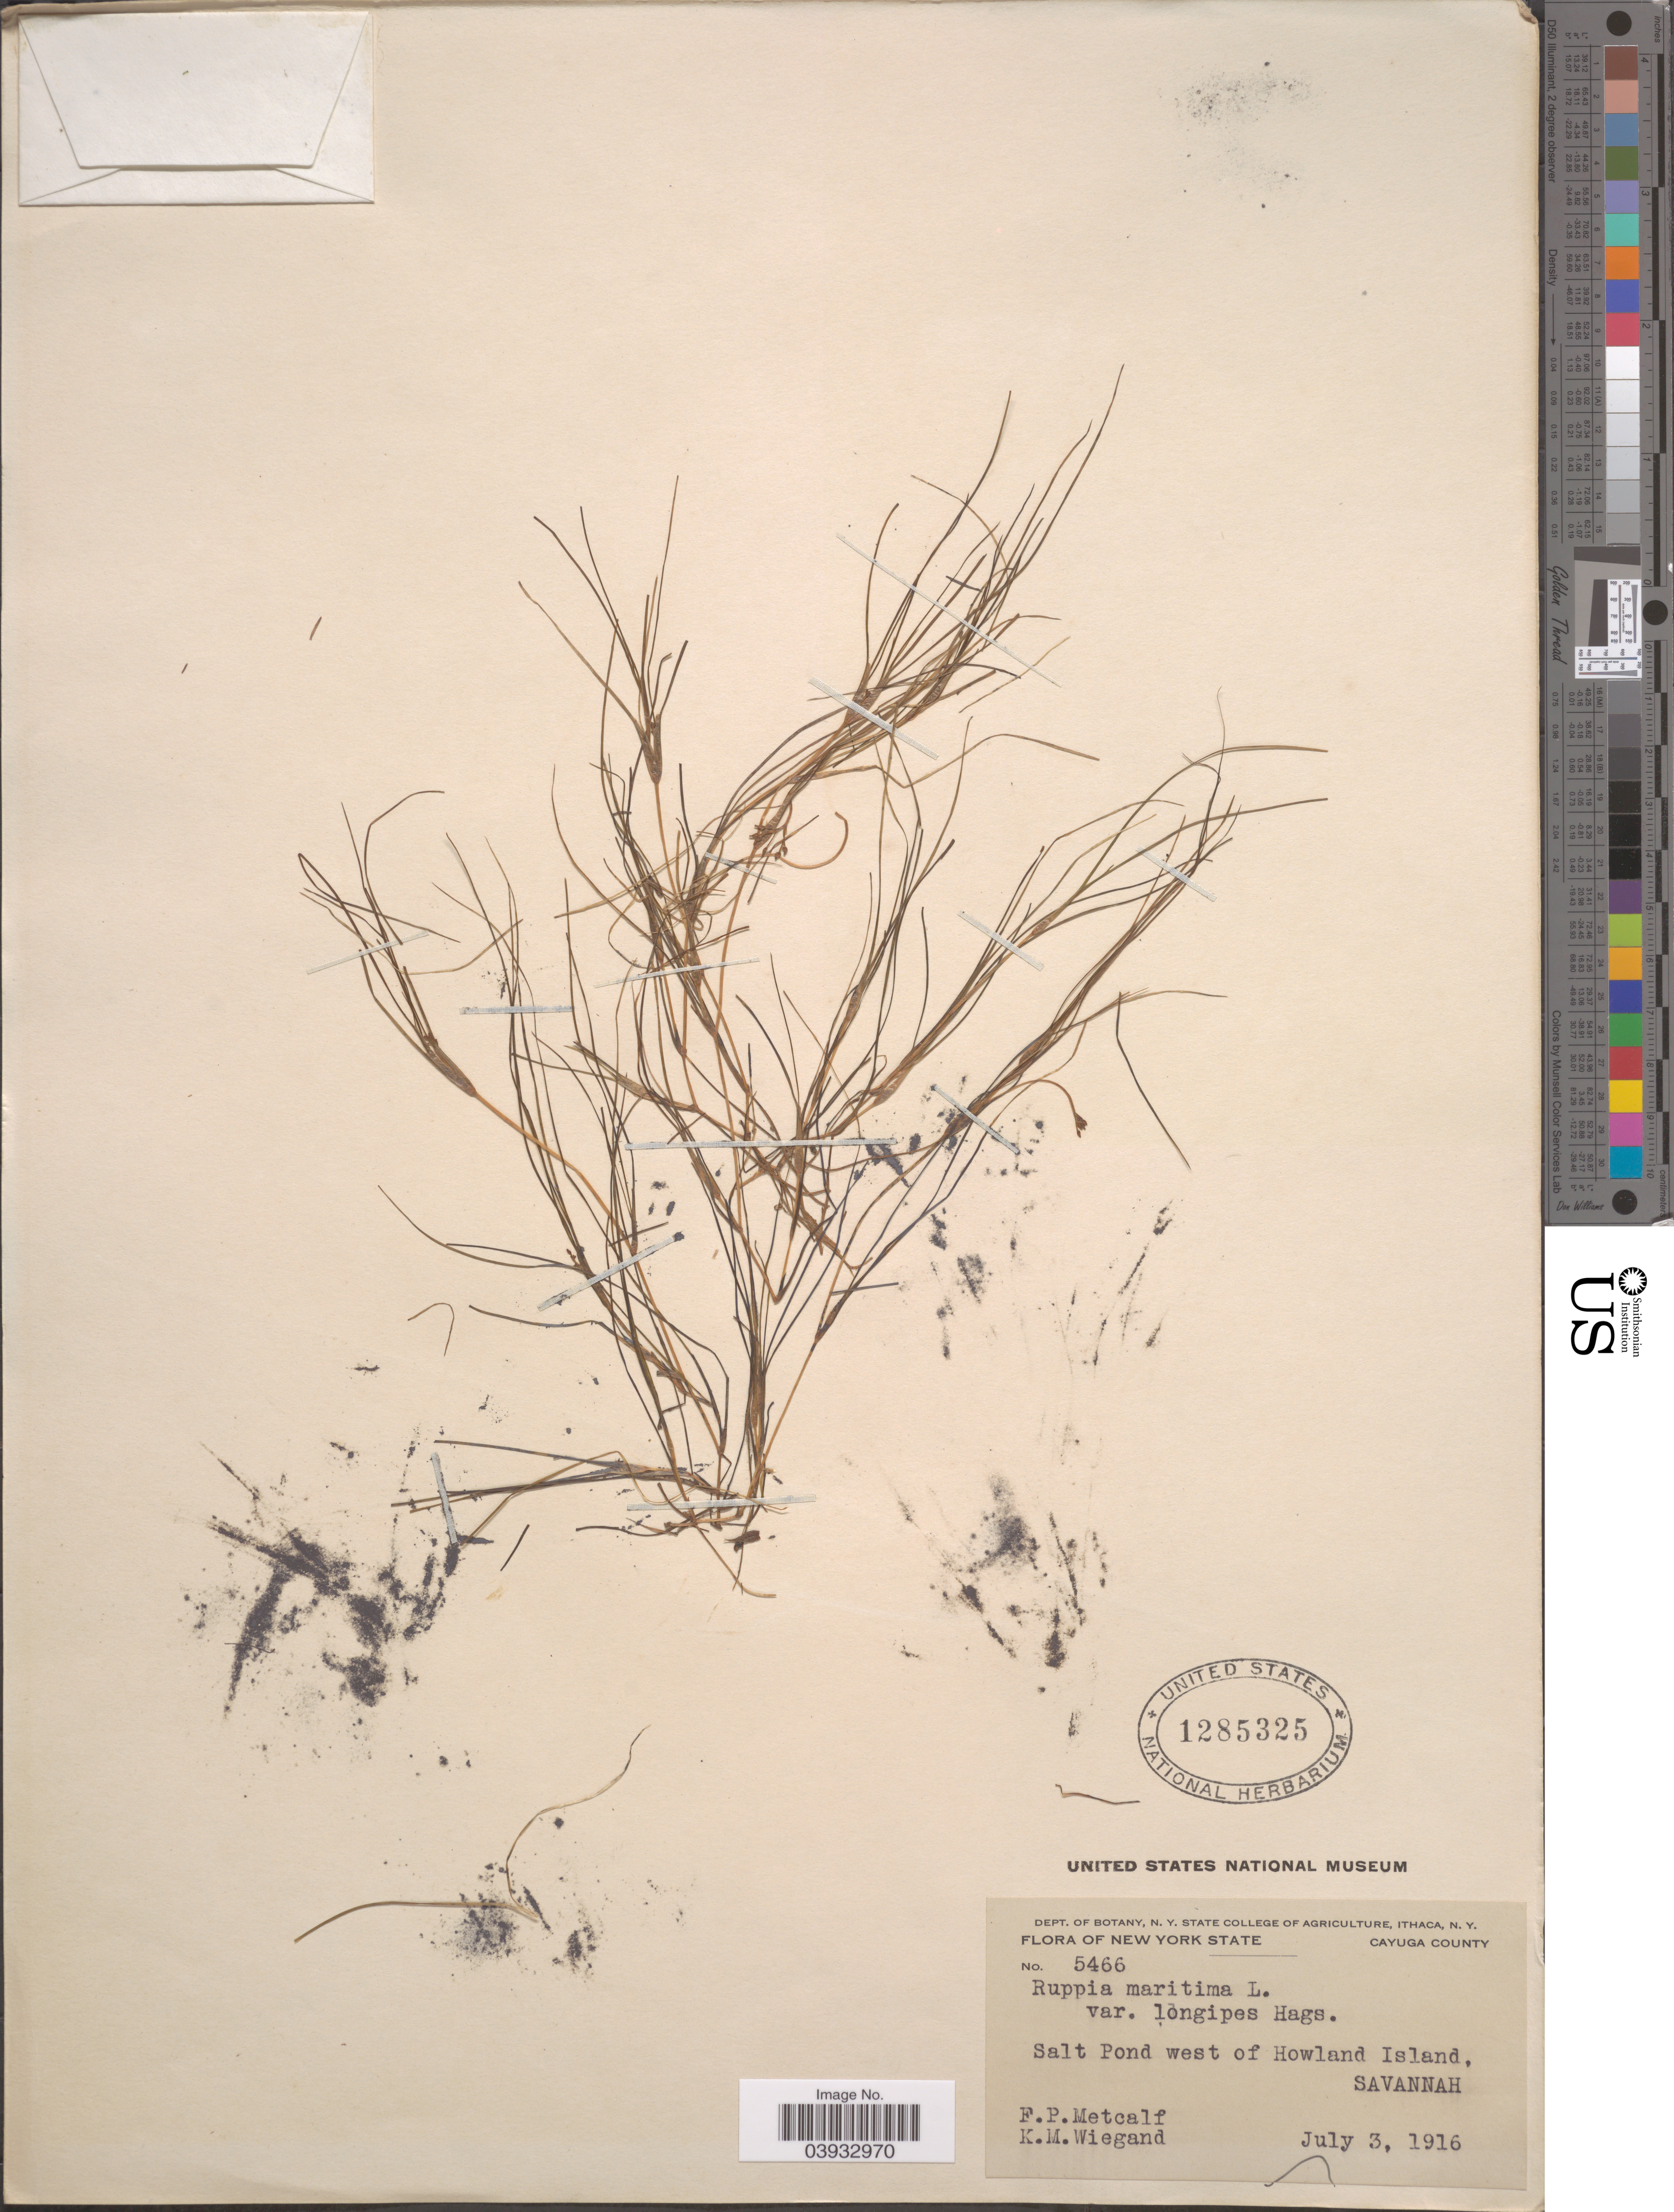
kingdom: Plantae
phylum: Tracheophyta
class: Liliopsida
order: Alismatales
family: Ruppiaceae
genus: Ruppia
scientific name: Ruppia maritima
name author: L.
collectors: F. Metcalf & K. M. Wiegand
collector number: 5466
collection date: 1916-07-03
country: United States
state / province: New York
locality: Cayuga County. Salt Pond west of Howland Island, Savannah.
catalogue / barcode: US 1285325